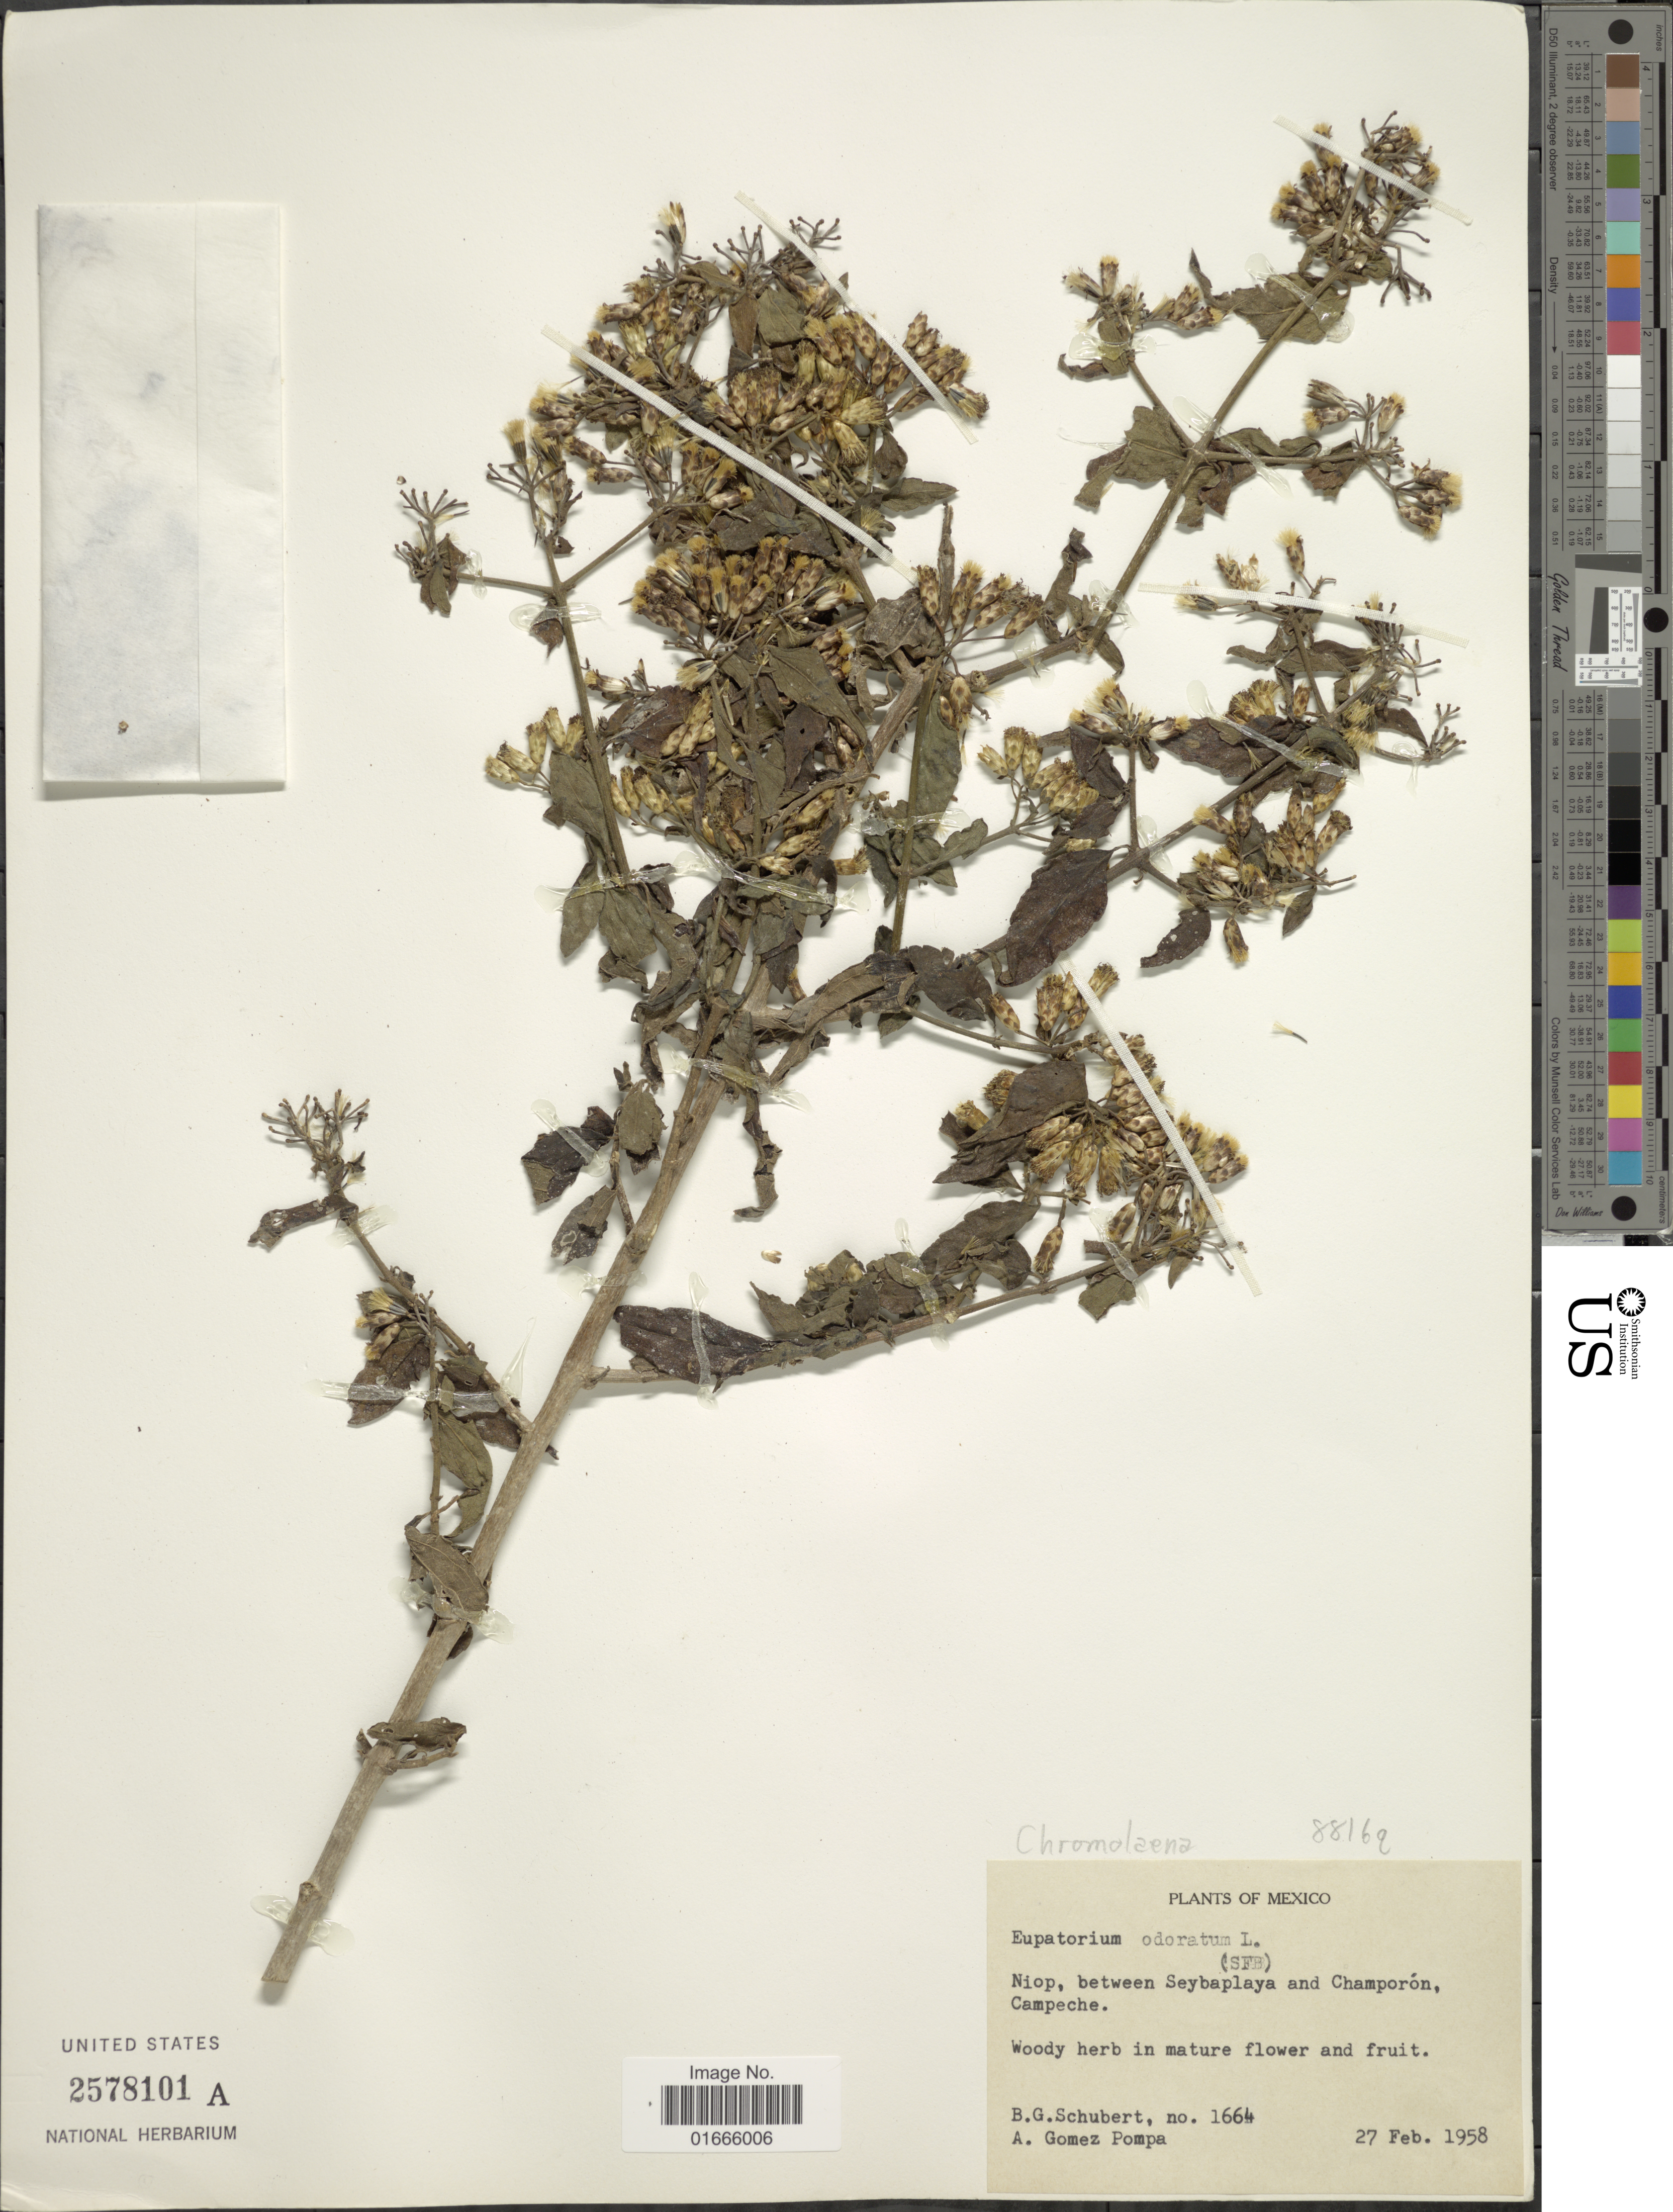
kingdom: Plantae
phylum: Tracheophyta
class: Magnoliopsida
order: Asterales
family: Asteraceae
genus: Chromolaena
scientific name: Chromolaena odorata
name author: (L.) R.M. King & H. Rob.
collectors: B. Schubert & A. Gómez Pompa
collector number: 1664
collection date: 1958-02-27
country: Mexico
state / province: Campeche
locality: Niop, between Seybaplaya and Champoron, Campeche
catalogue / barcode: US 2578101A